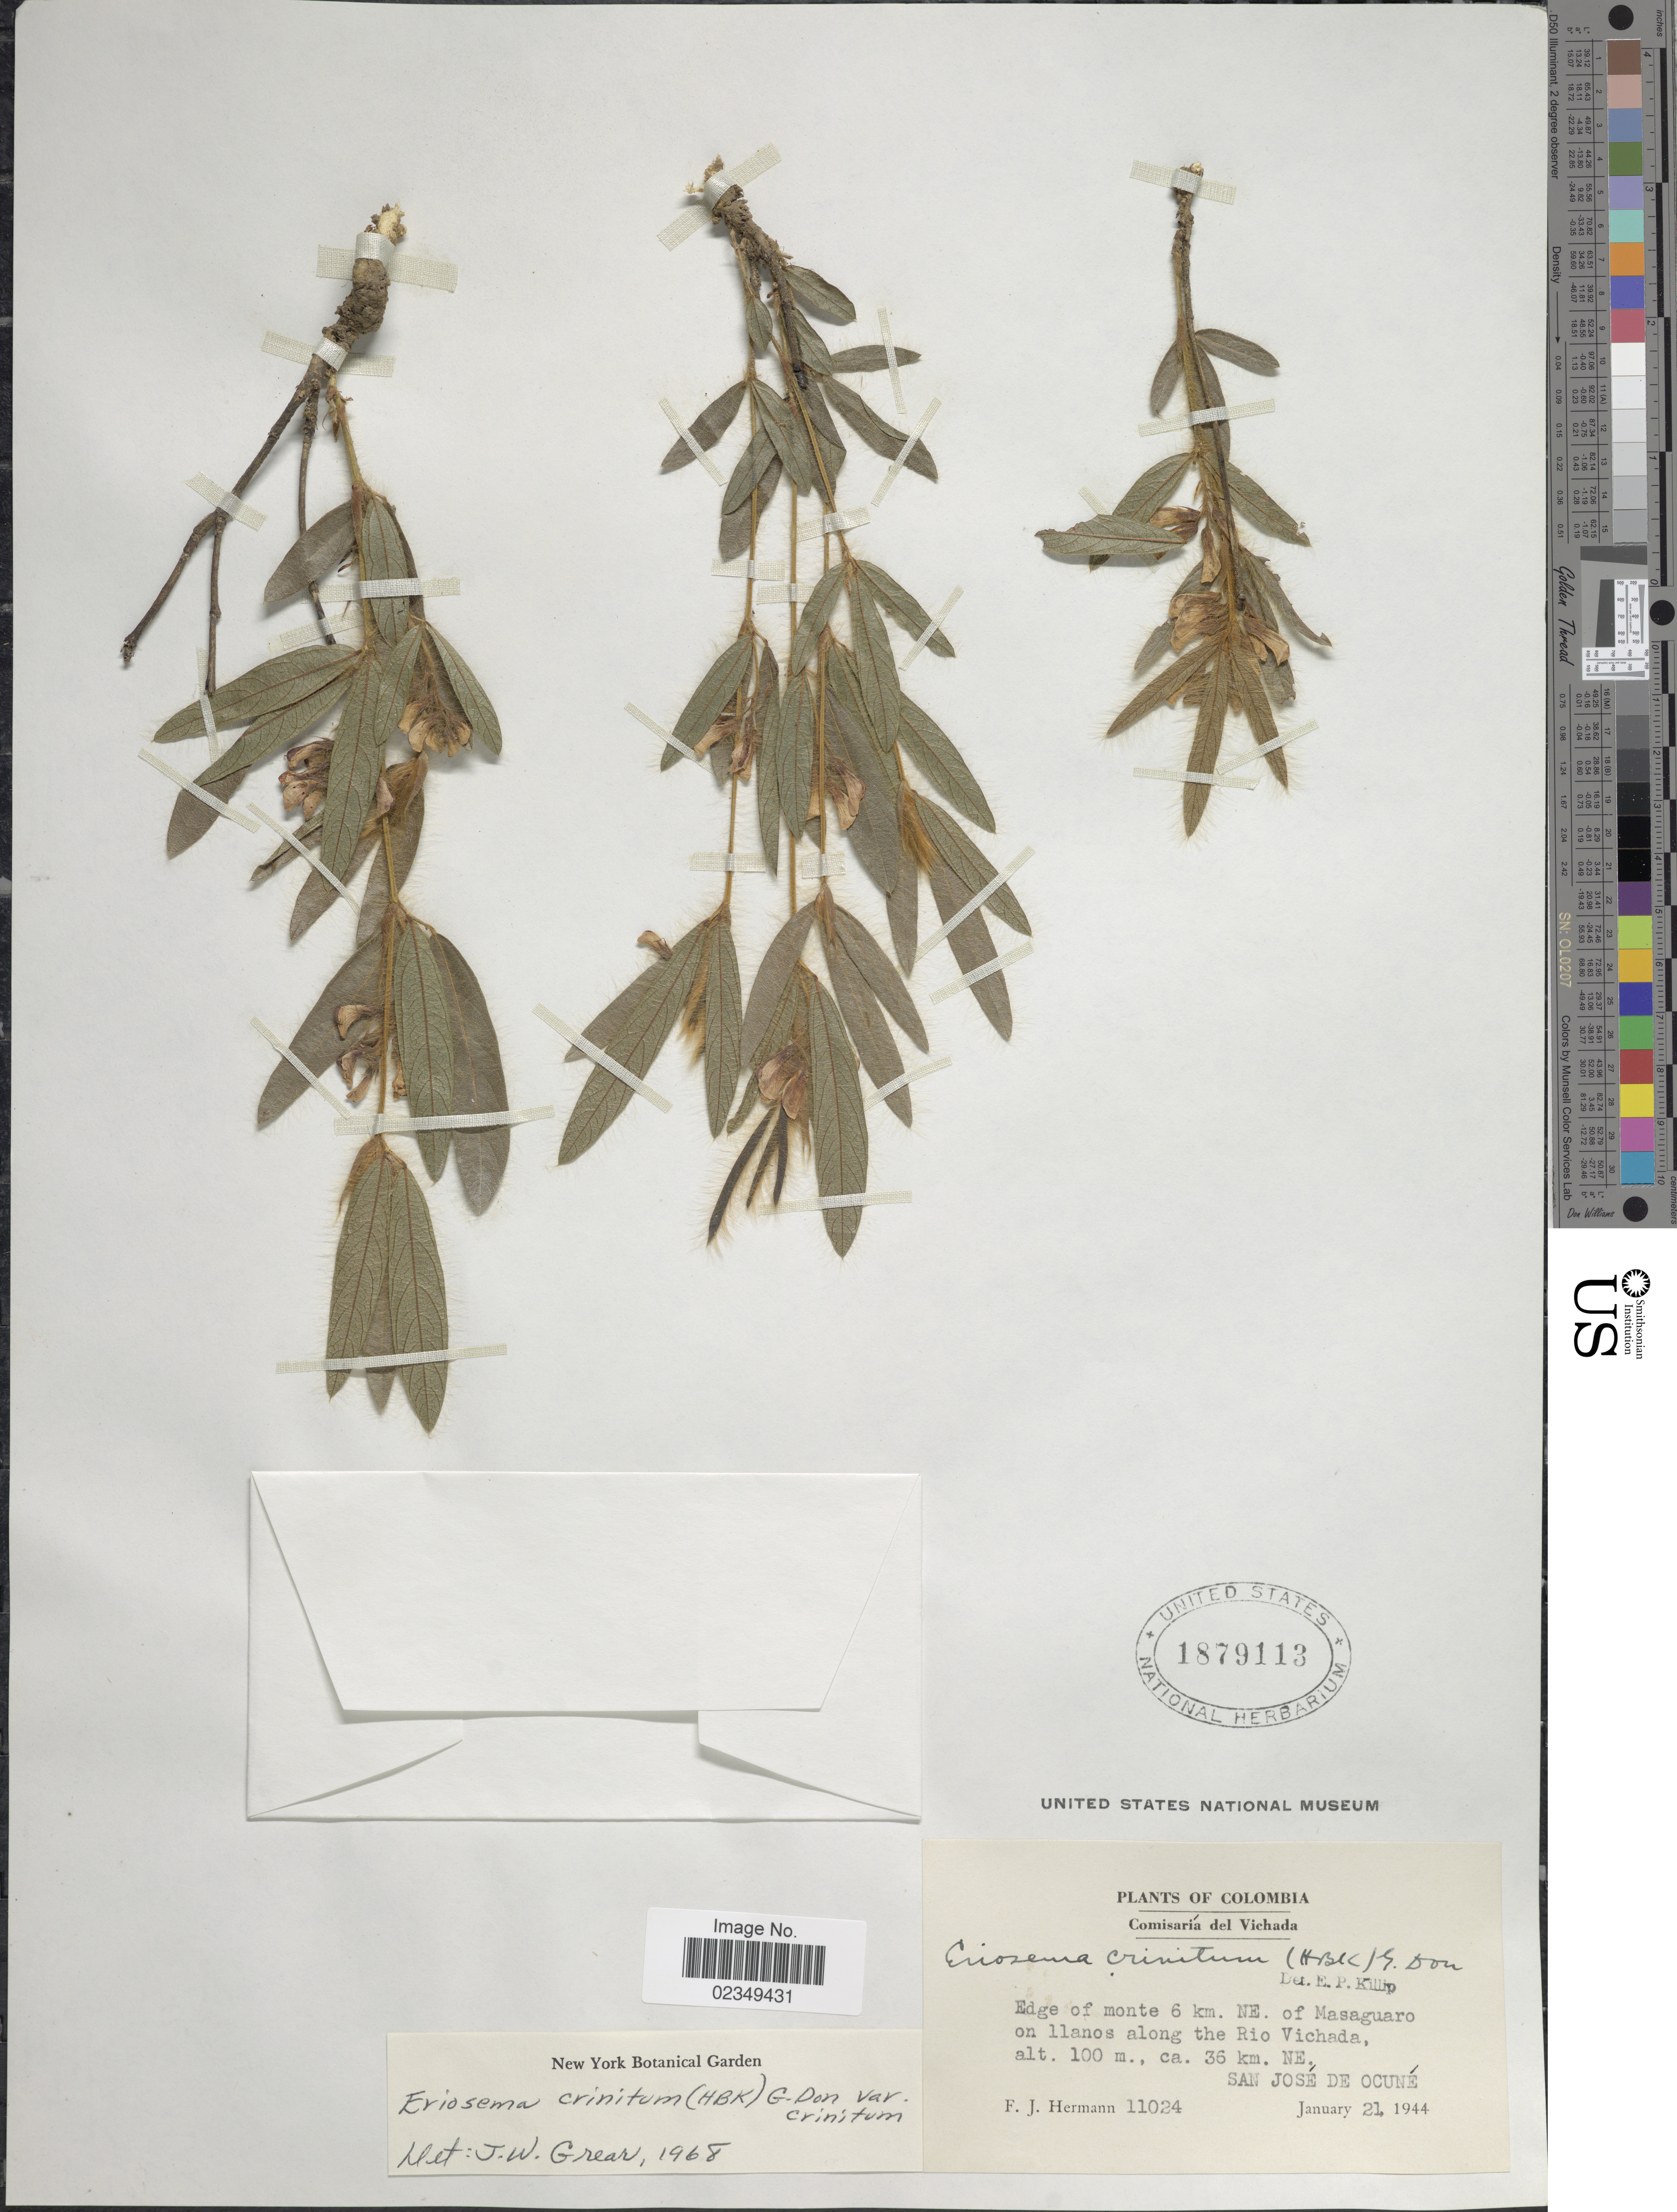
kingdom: Plantae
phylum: Tracheophyta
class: Magnoliopsida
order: Fabales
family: Fabaceae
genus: Eriosema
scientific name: Eriosema crinitum var. crinitum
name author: (Kunth) G. Don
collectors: F. J. Hermann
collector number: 11024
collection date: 1944-01-21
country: Colombia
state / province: Vichada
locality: Edge of monte 6 km. NE. of Masaguaro on llanos along the Rio Vichada, ca. 36 km. NE. San José de Ocuné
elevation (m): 100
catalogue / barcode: US 1879113